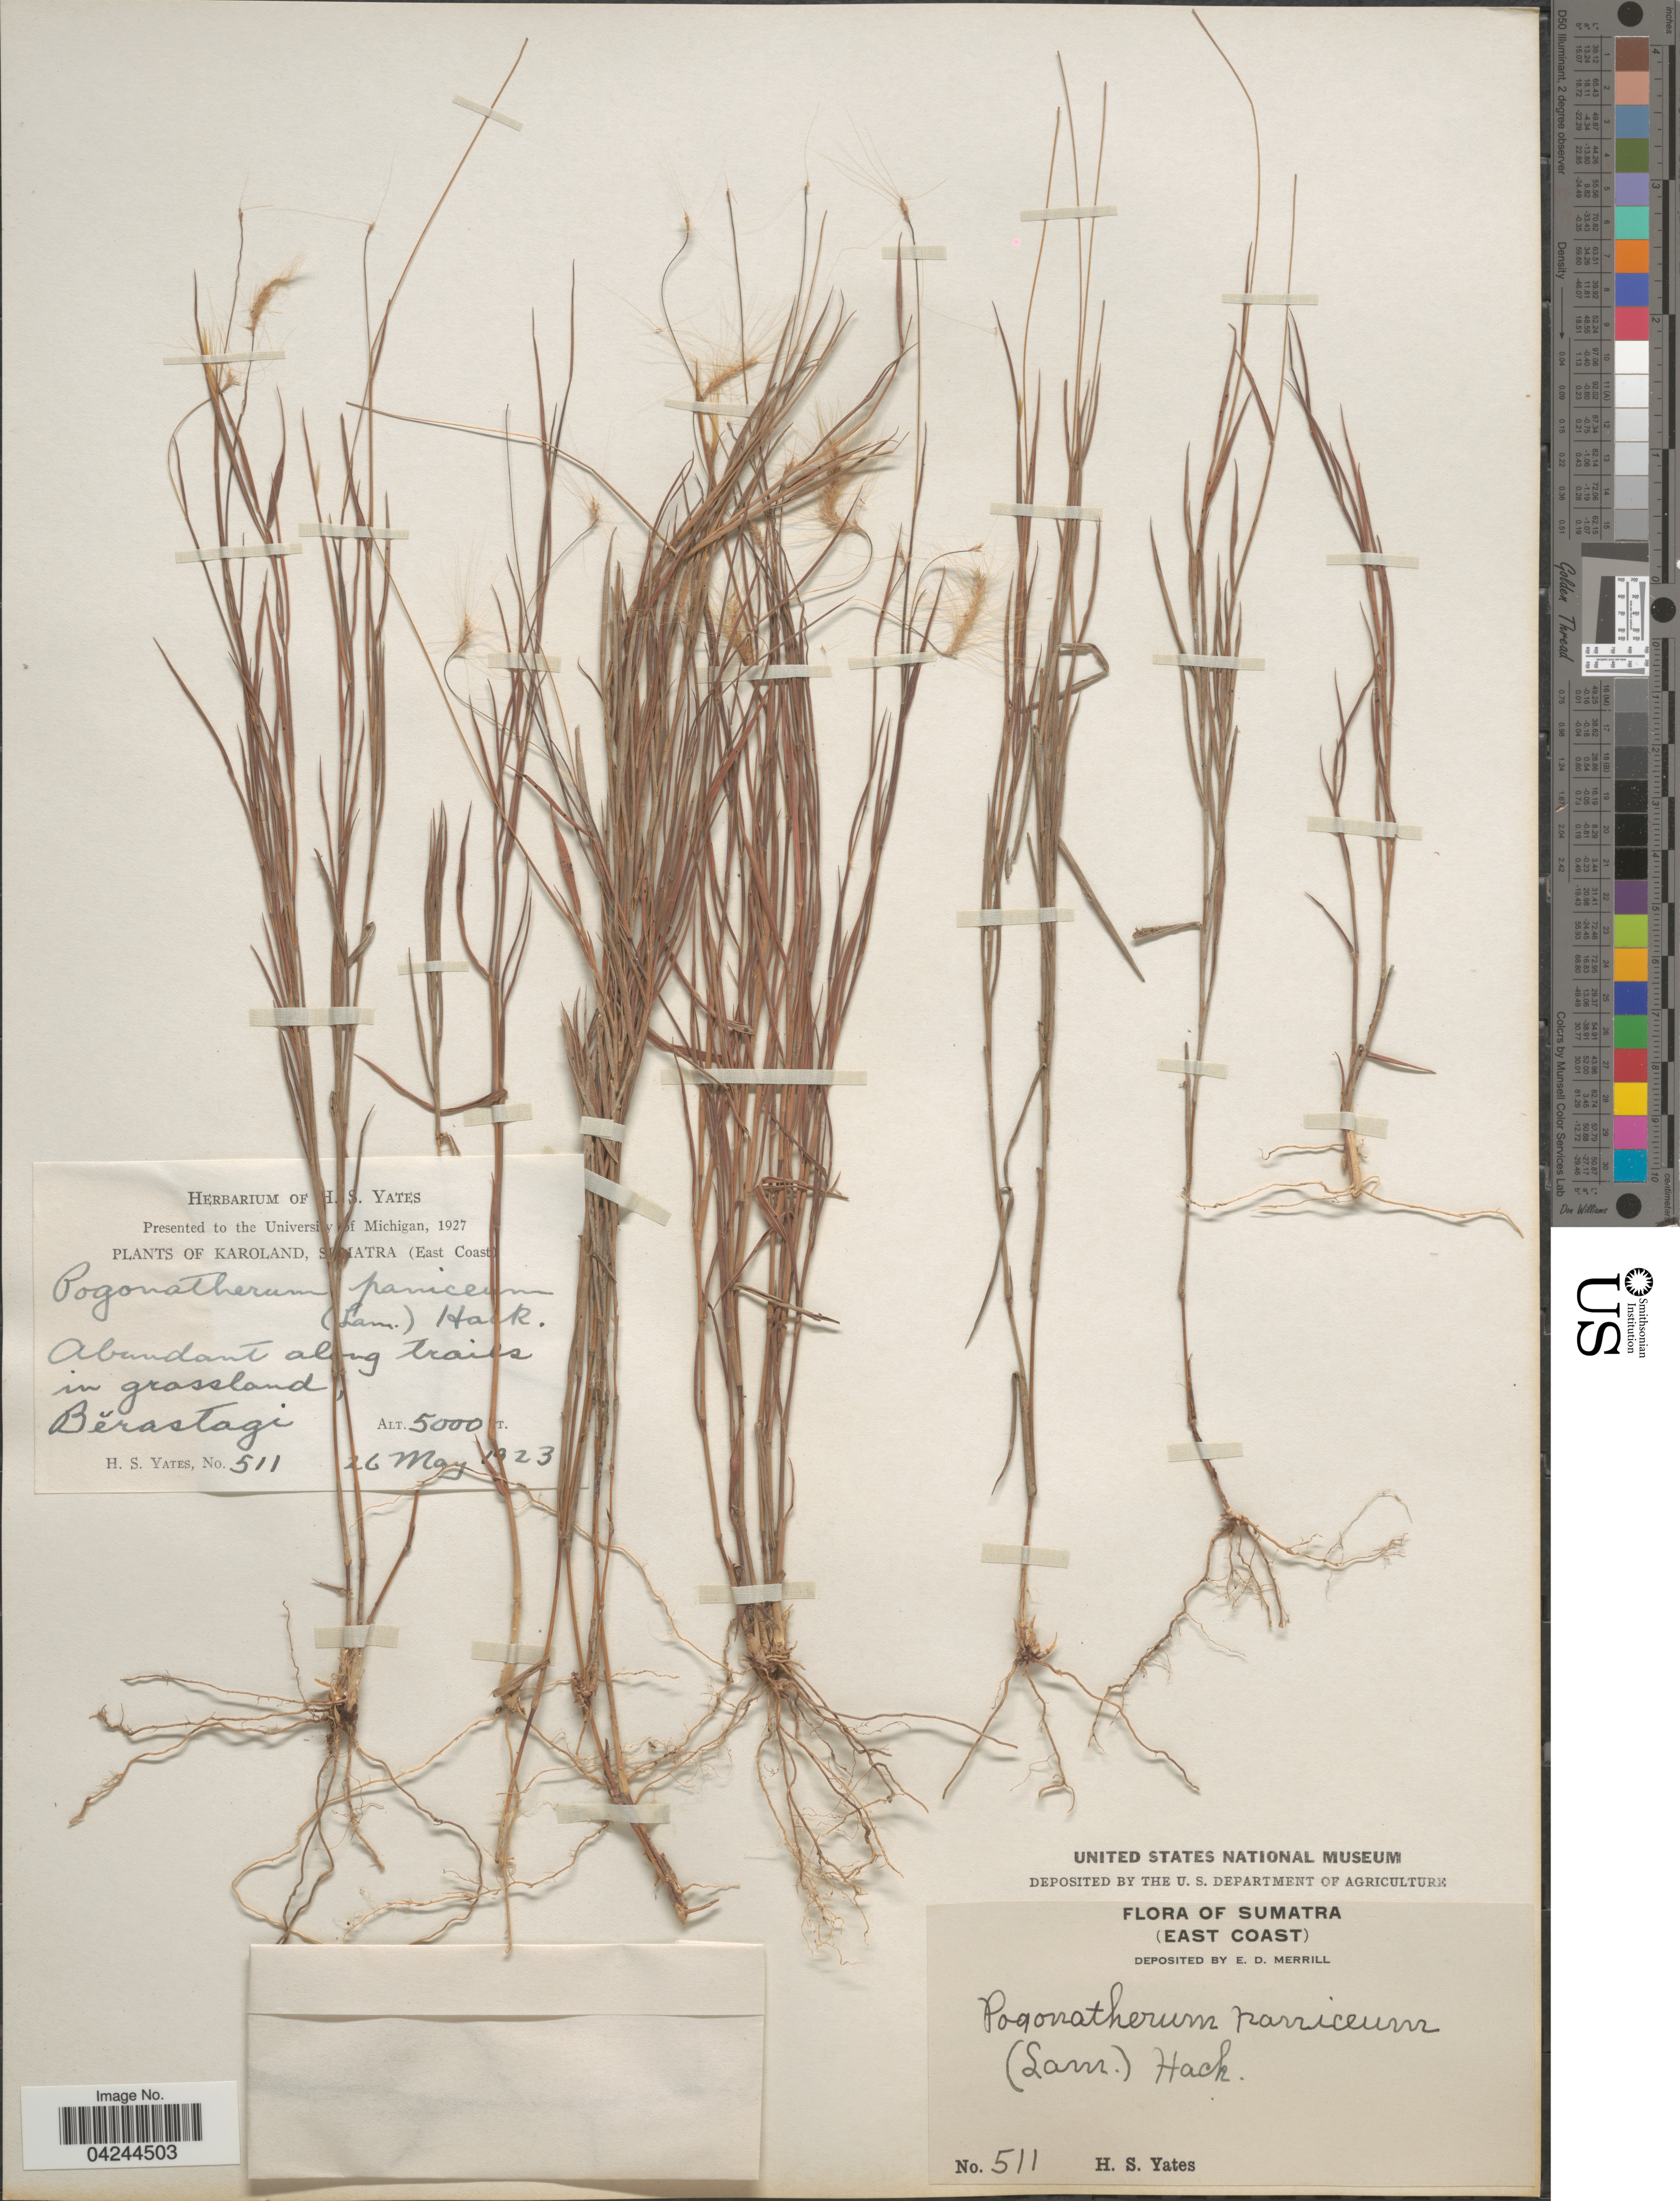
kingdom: Plantae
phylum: Tracheophyta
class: Liliopsida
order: Poales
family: Poaceae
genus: Pogonatherum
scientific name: Pogonatherum crinitum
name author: (Thunb.) Kunth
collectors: H. S. Yates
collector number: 511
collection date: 1923-05-26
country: Indonesia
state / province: Sumatra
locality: Karoland, (East Coast). Abundant along trails in grassland. Bĕrastagi.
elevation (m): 1524